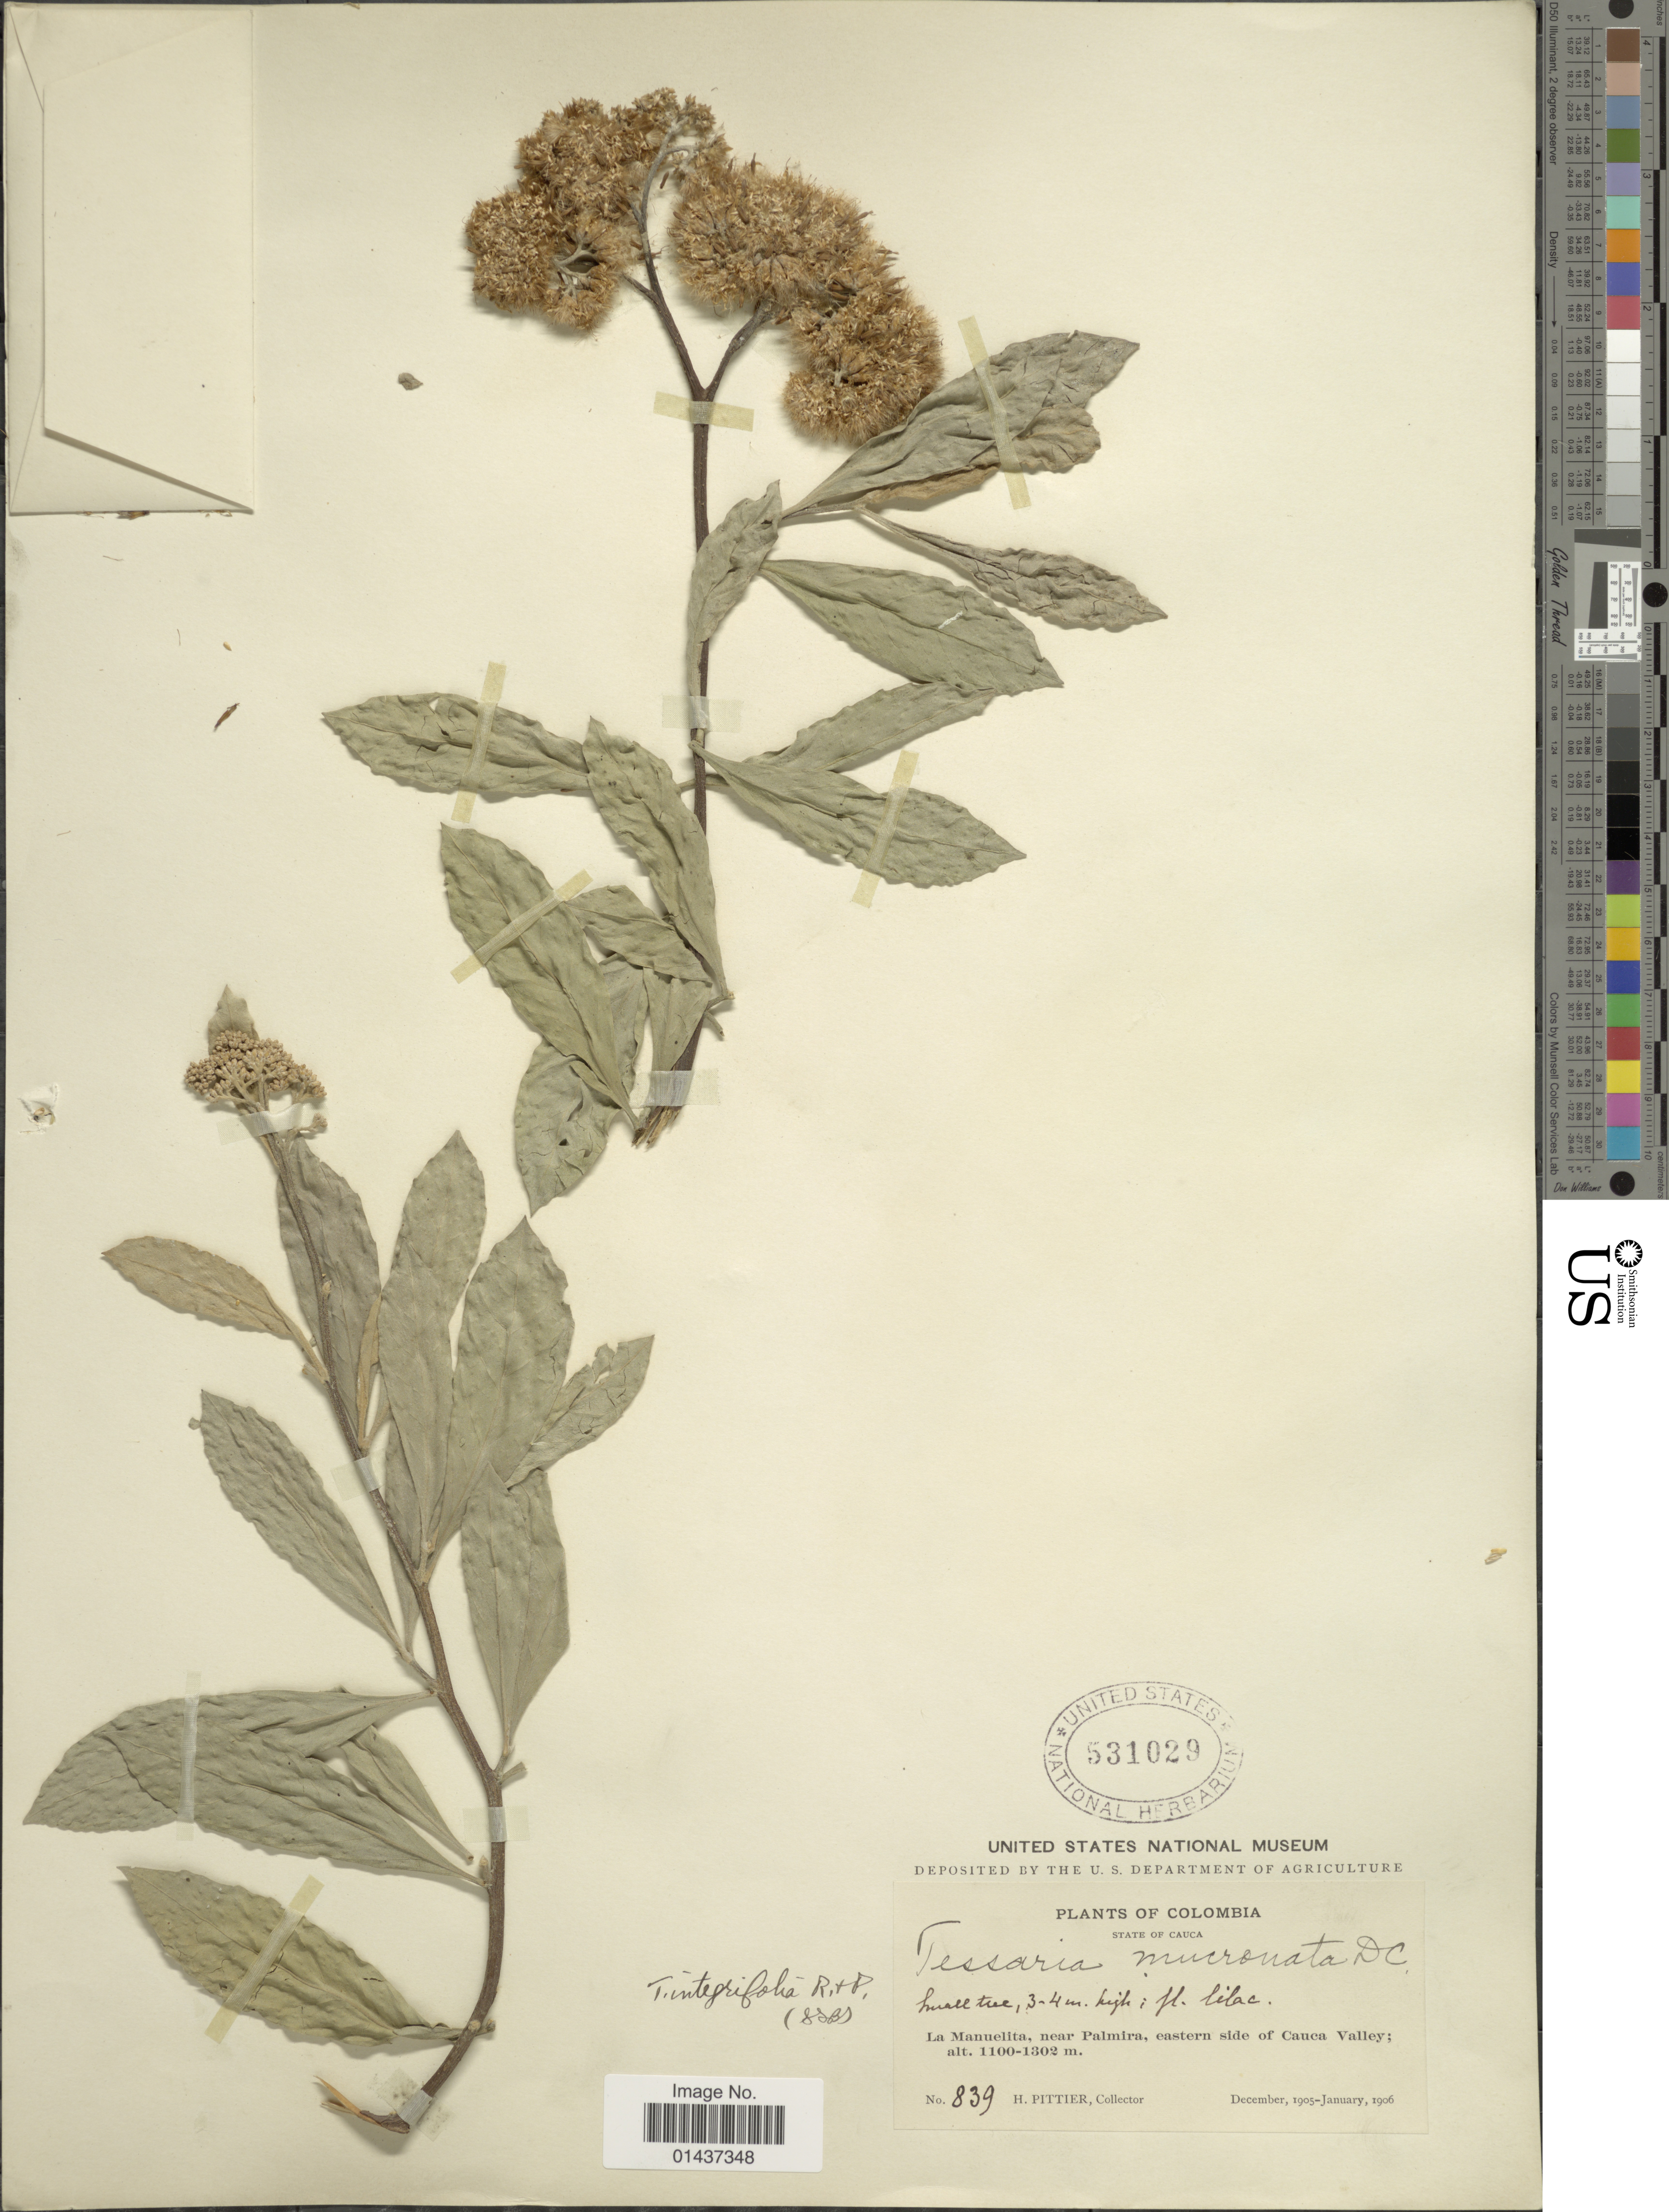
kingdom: Plantae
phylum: Tracheophyta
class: Magnoliopsida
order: Asterales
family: Asteraceae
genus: Tessaria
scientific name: Tessaria integrifolia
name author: Ruiz & Pav.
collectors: H. F. Pittier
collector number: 839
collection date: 1905-12/1906-01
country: Colombia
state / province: Cauca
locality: La Manuelita, near Palmira, eastern side of Cauca Valley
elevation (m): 1100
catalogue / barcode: US 531029